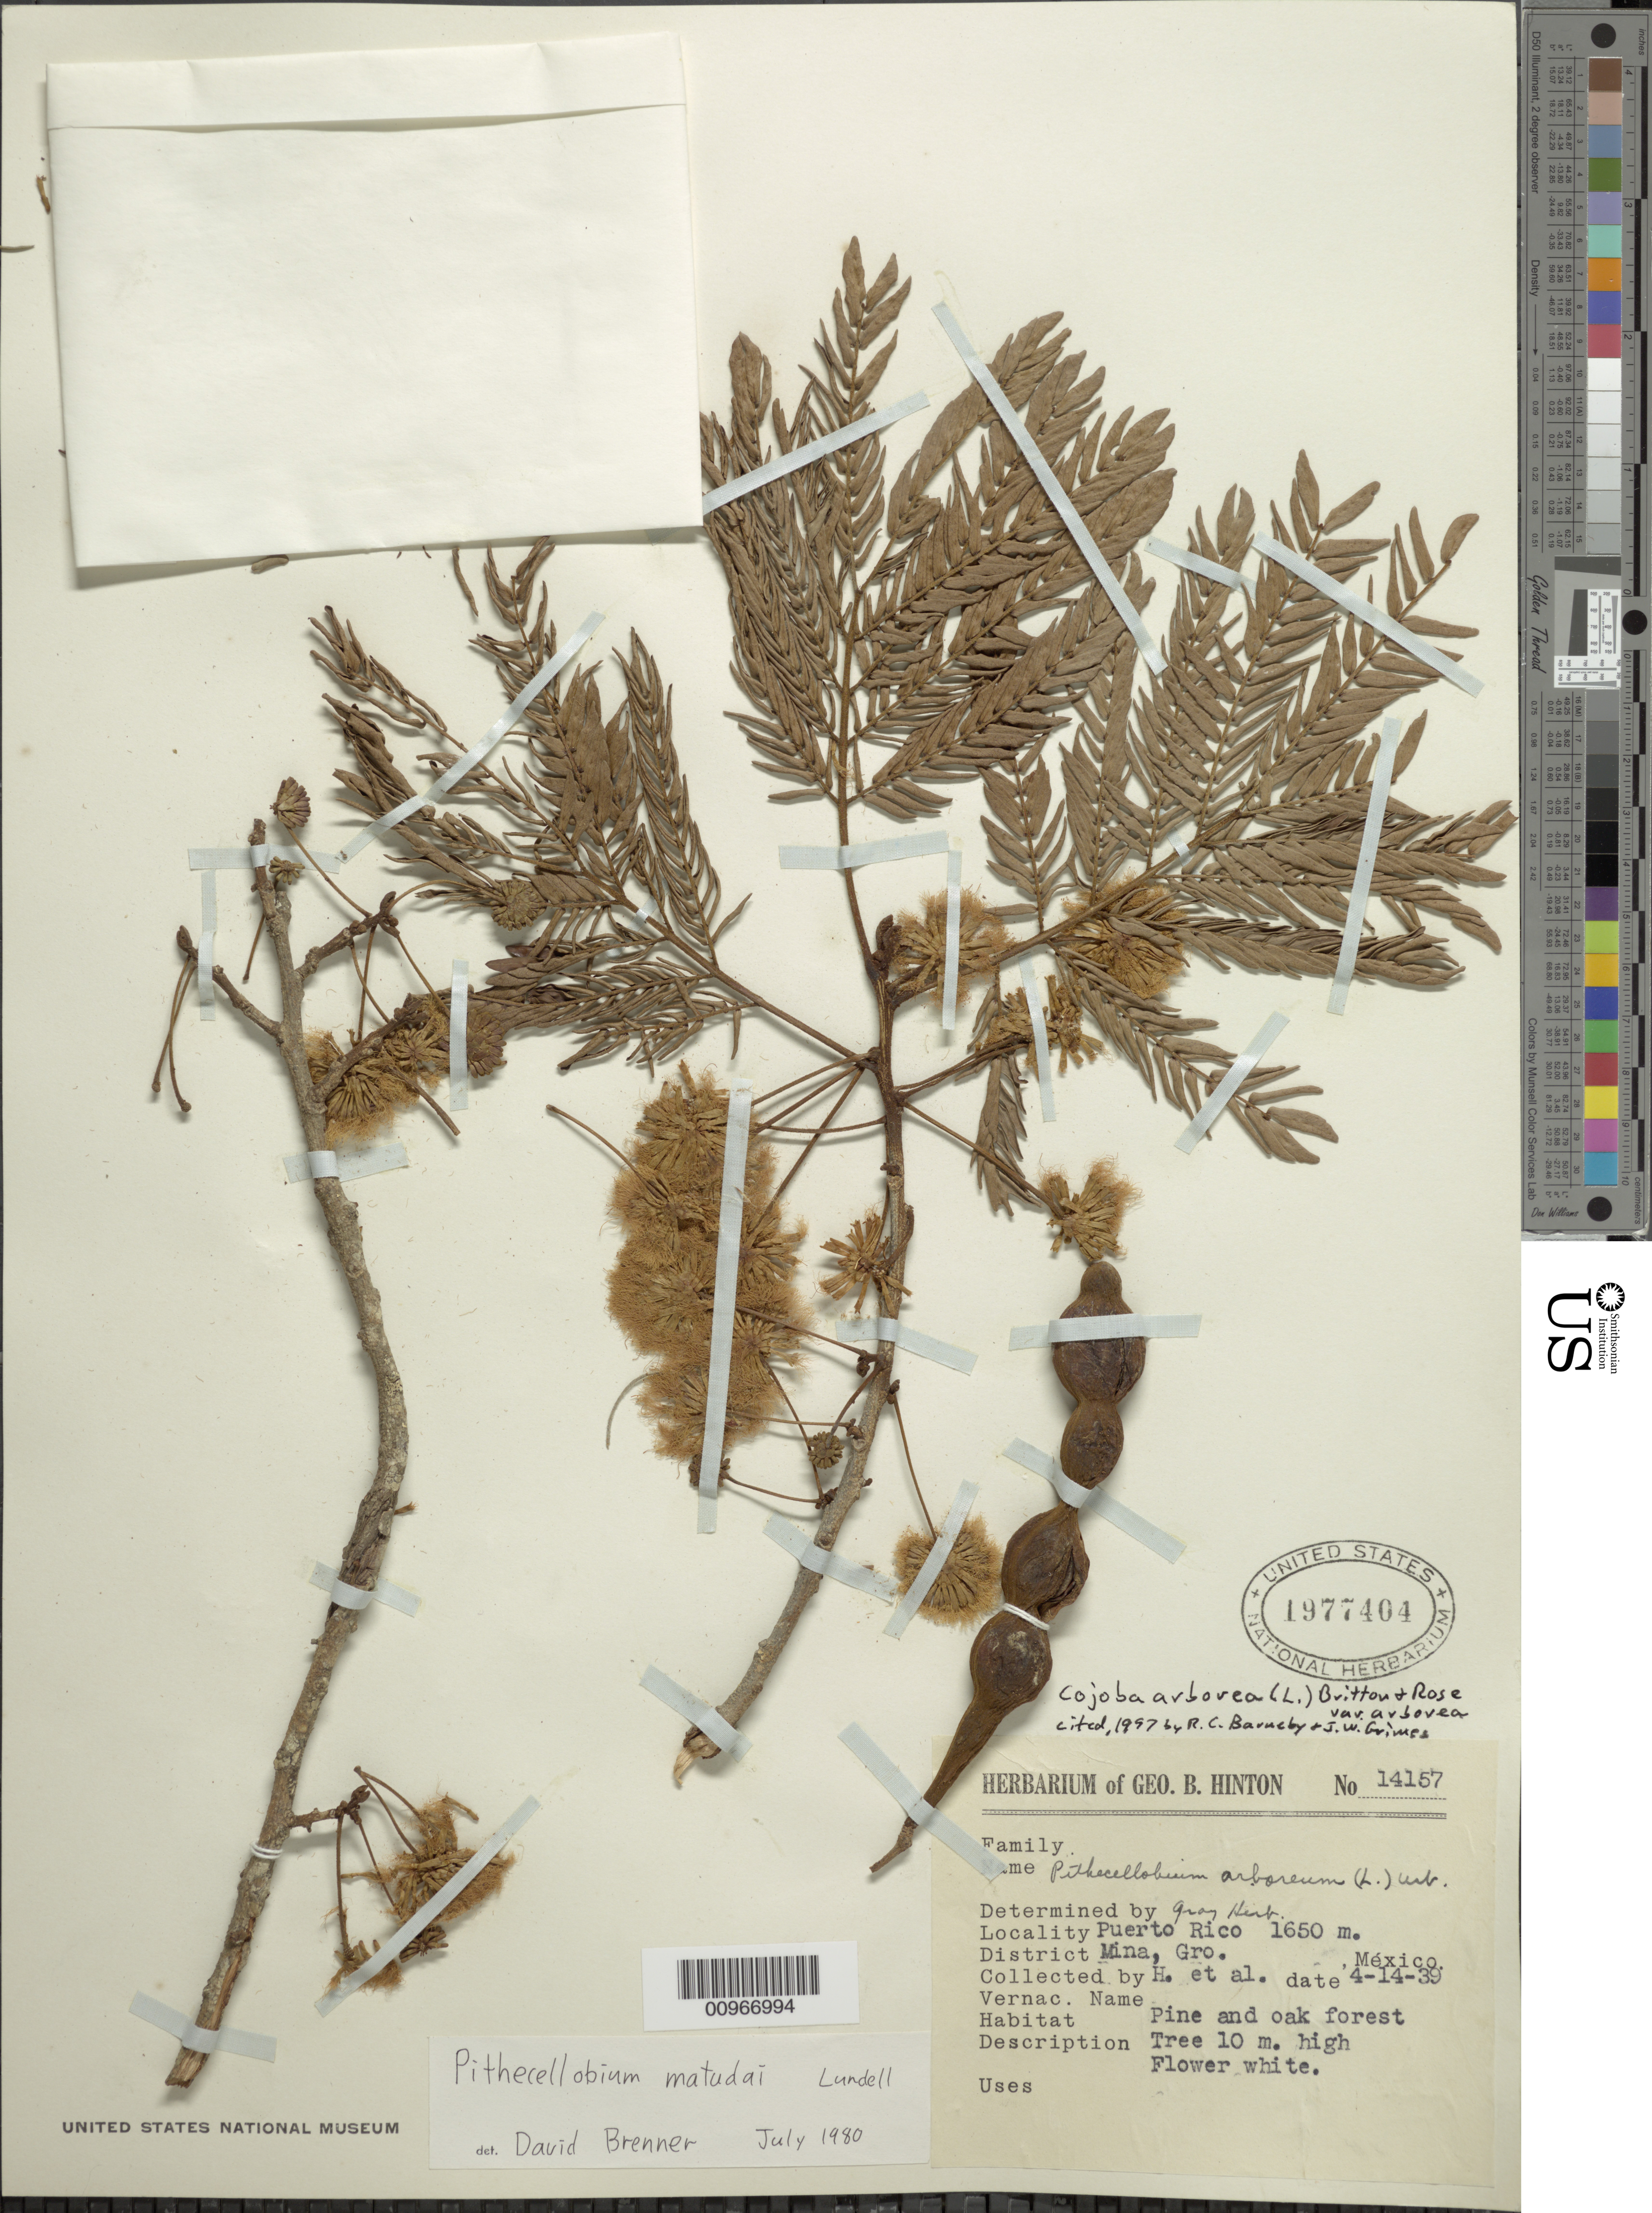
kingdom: Plantae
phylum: Tracheophyta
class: Magnoliopsida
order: Fabales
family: Fabaceae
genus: Cojoba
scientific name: Cojoba arborea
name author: (L.) Britton & Rose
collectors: G. B. Hinton et al.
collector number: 14157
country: Mexico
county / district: Mina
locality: Puerto Rico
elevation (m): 1650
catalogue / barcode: US 1977404